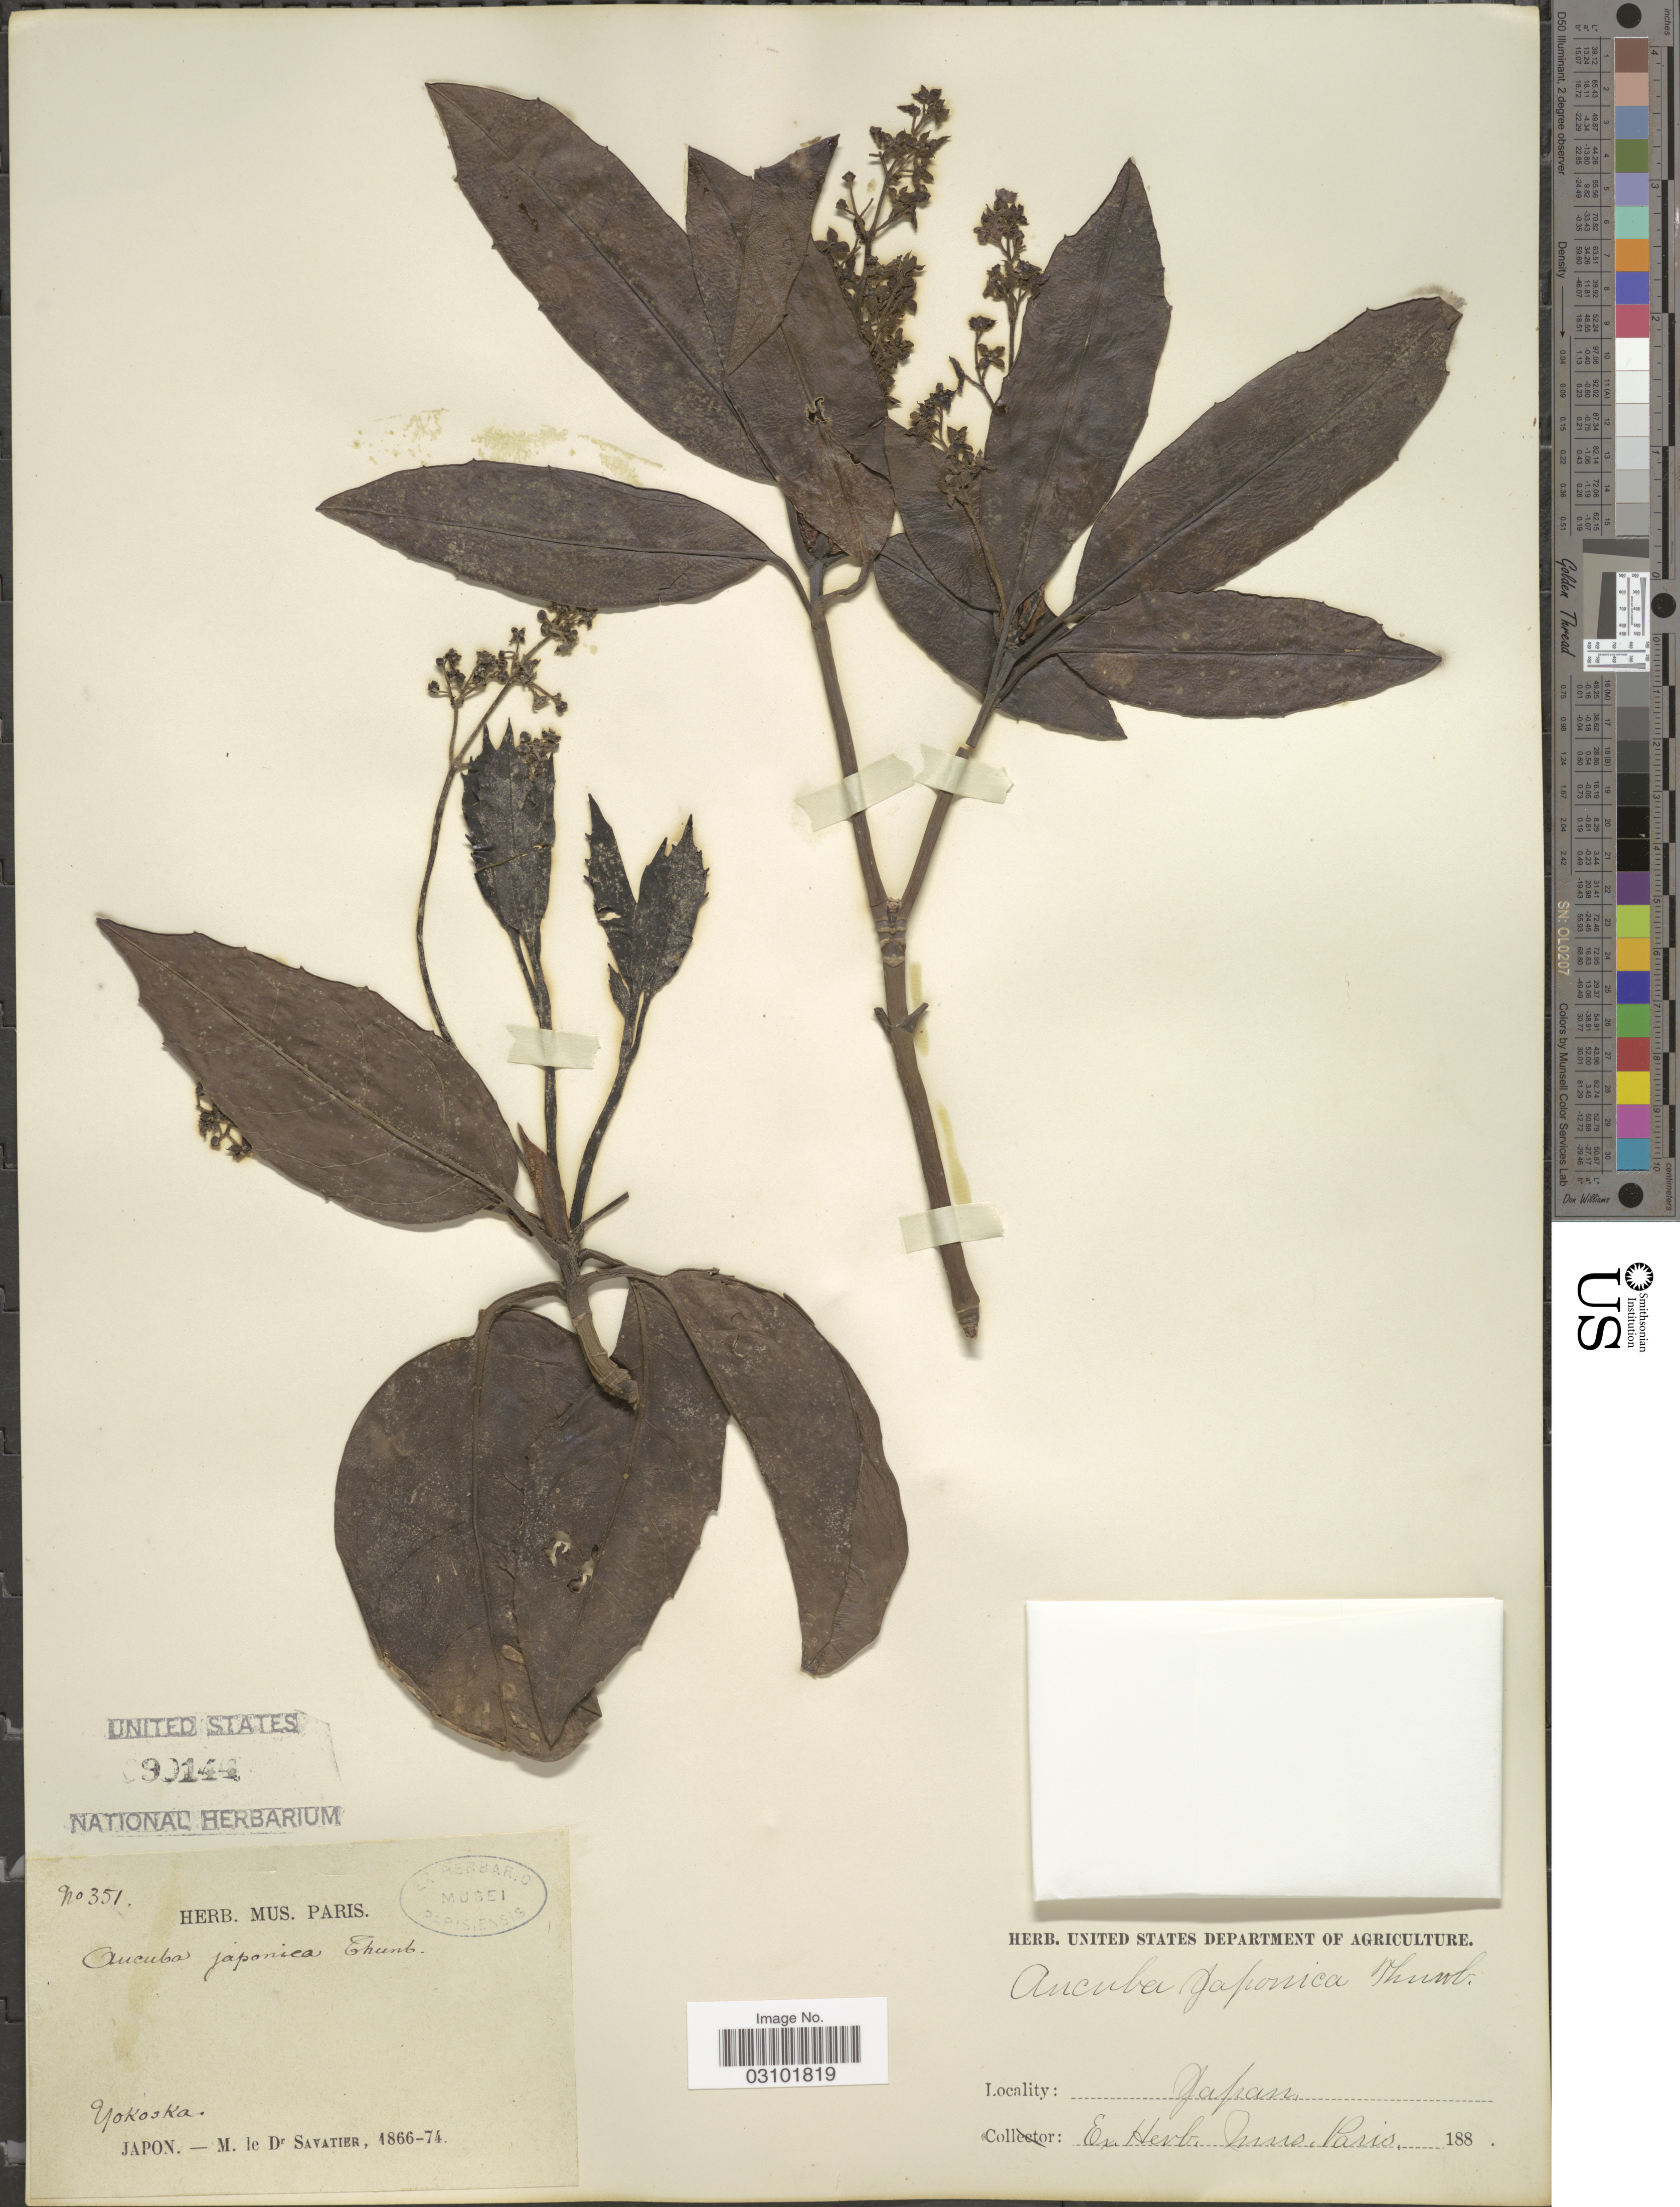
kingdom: Plantae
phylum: Tracheophyta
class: Magnoliopsida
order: Garryales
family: Garryaceae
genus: Aucuba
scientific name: Aucuba japonica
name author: Thunb.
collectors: M. Savatier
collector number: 351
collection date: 1866/1874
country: Japan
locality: Yokoska. Japon.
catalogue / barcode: US 90144